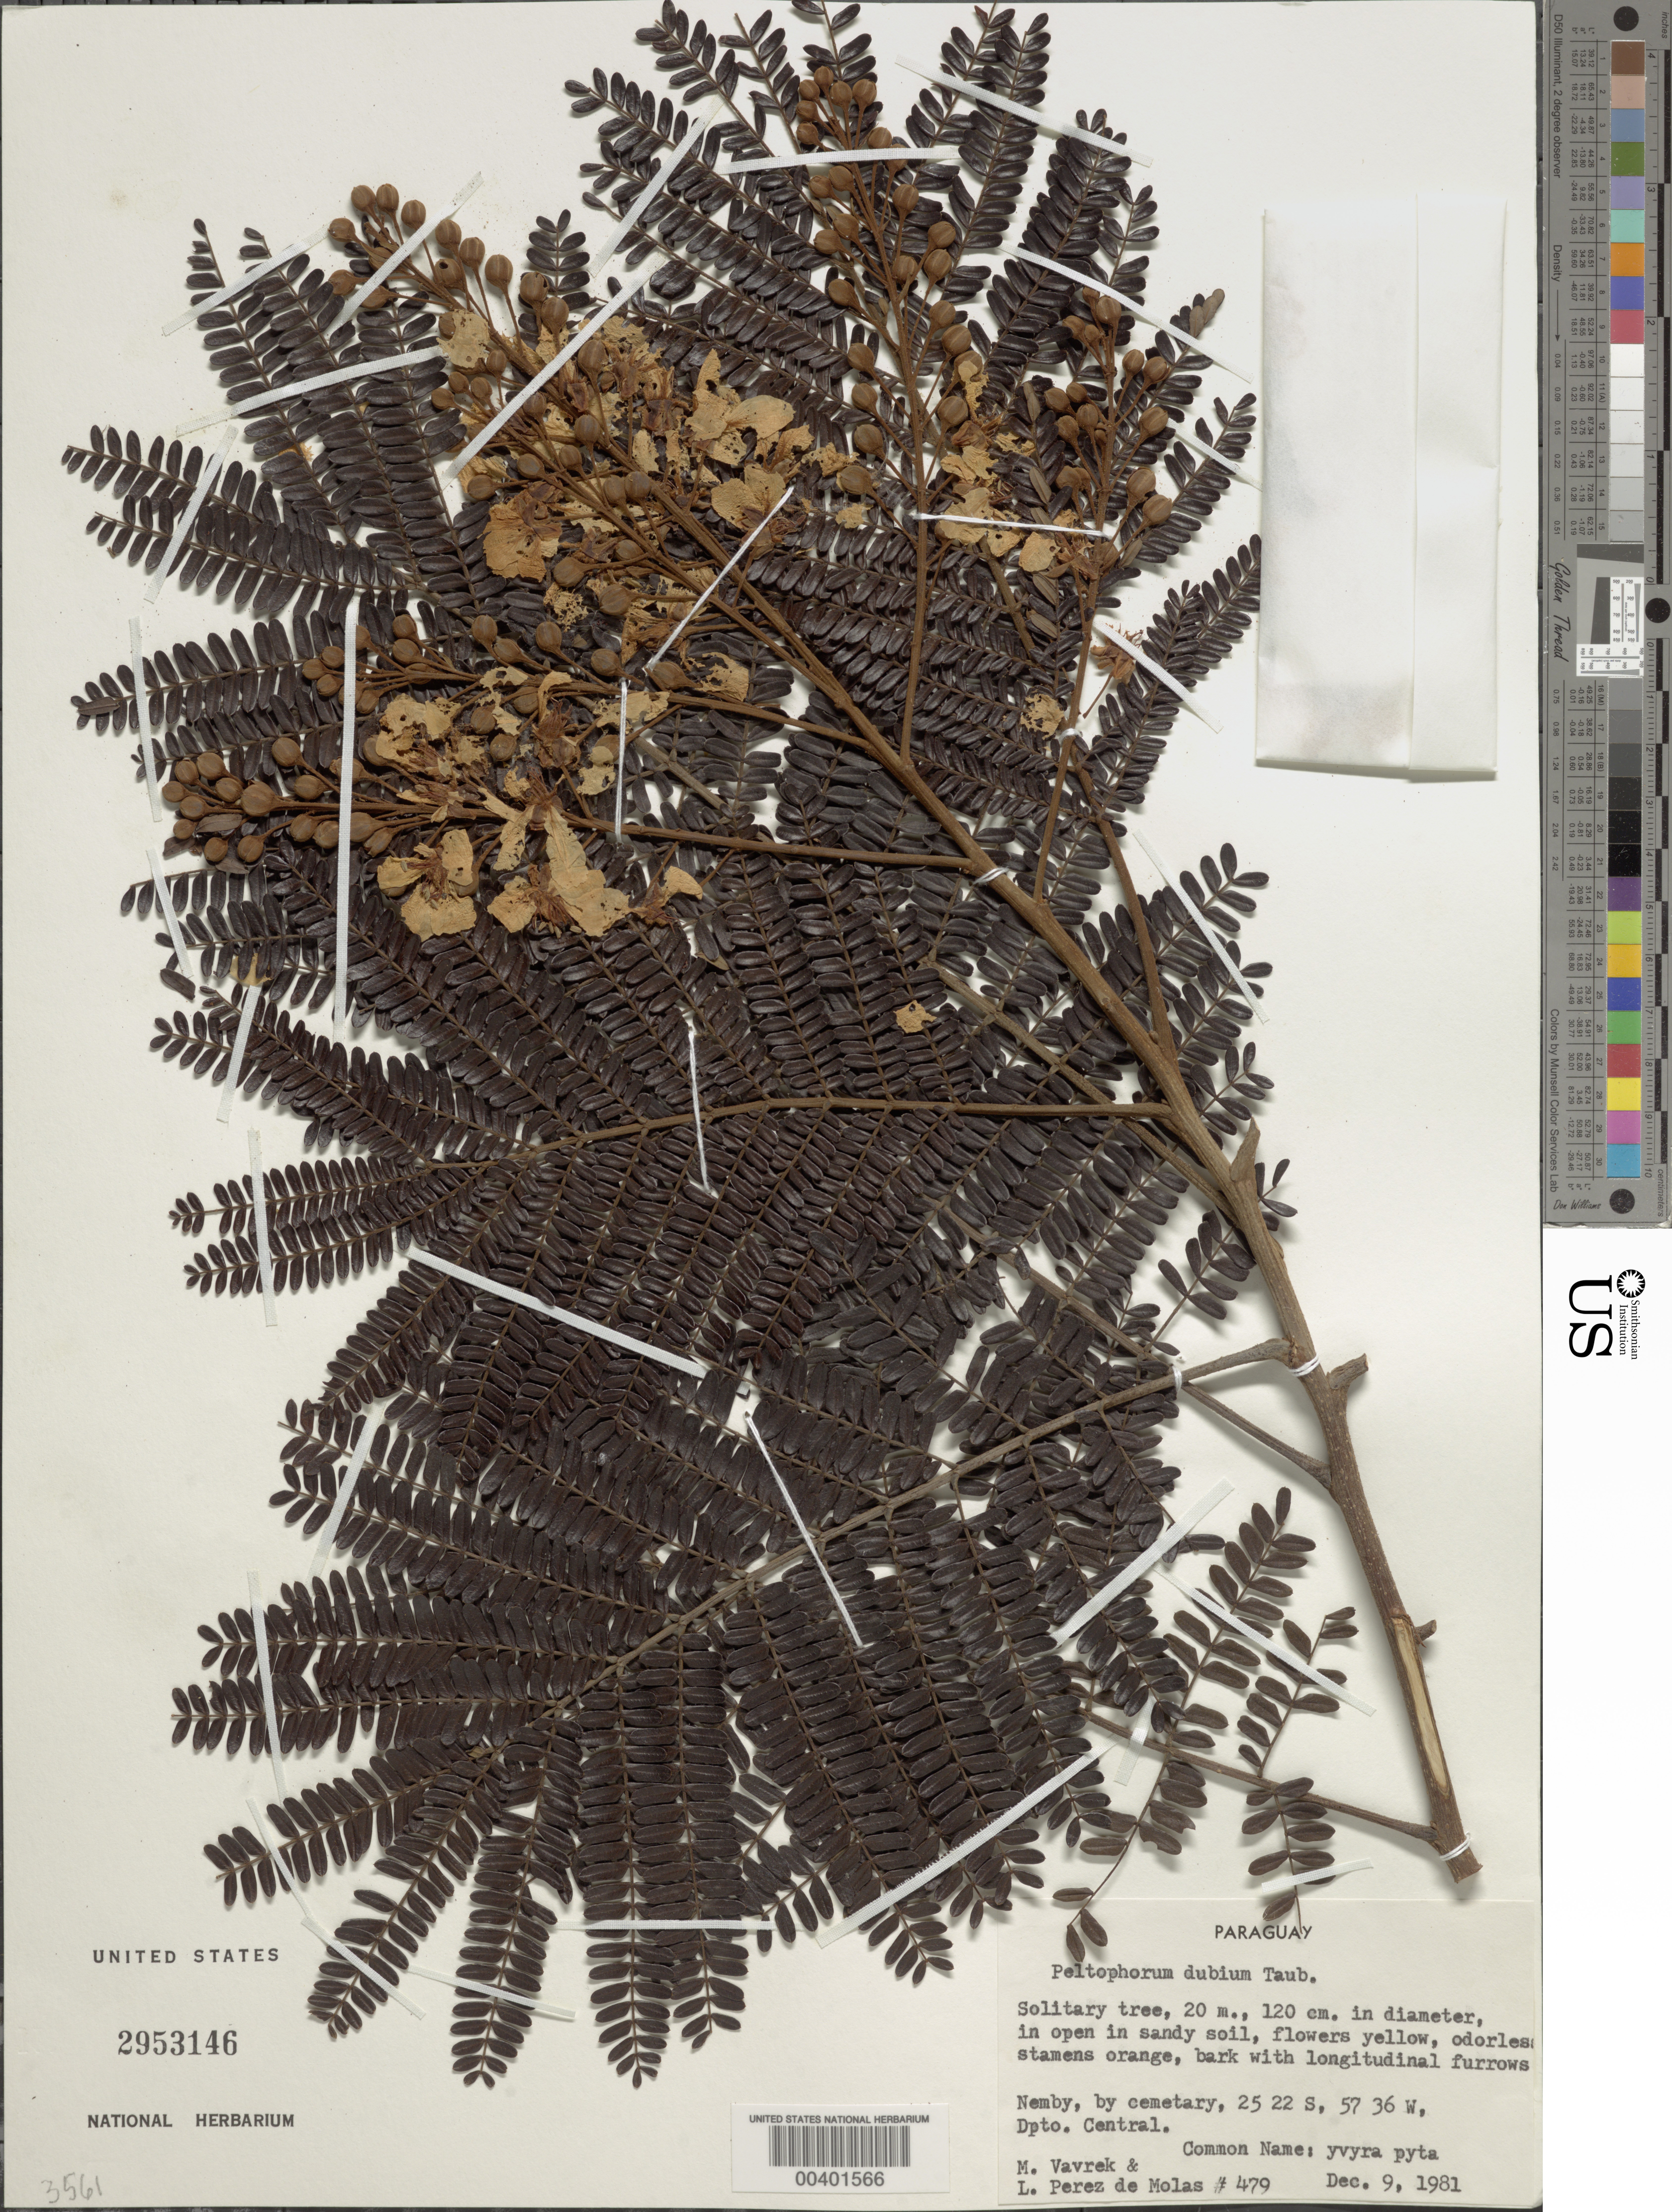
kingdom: Plantae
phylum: Tracheophyta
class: Magnoliopsida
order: Fabales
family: Fabaceae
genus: Peltophorum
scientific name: Peltophorum dubium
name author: (Spreng.) Taub.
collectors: M. Vavrek & L. Perez De Molas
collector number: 479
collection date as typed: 09 Dec 1981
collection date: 1981-12-09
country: Paraguay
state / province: Central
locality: Nemby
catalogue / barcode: US 2953146